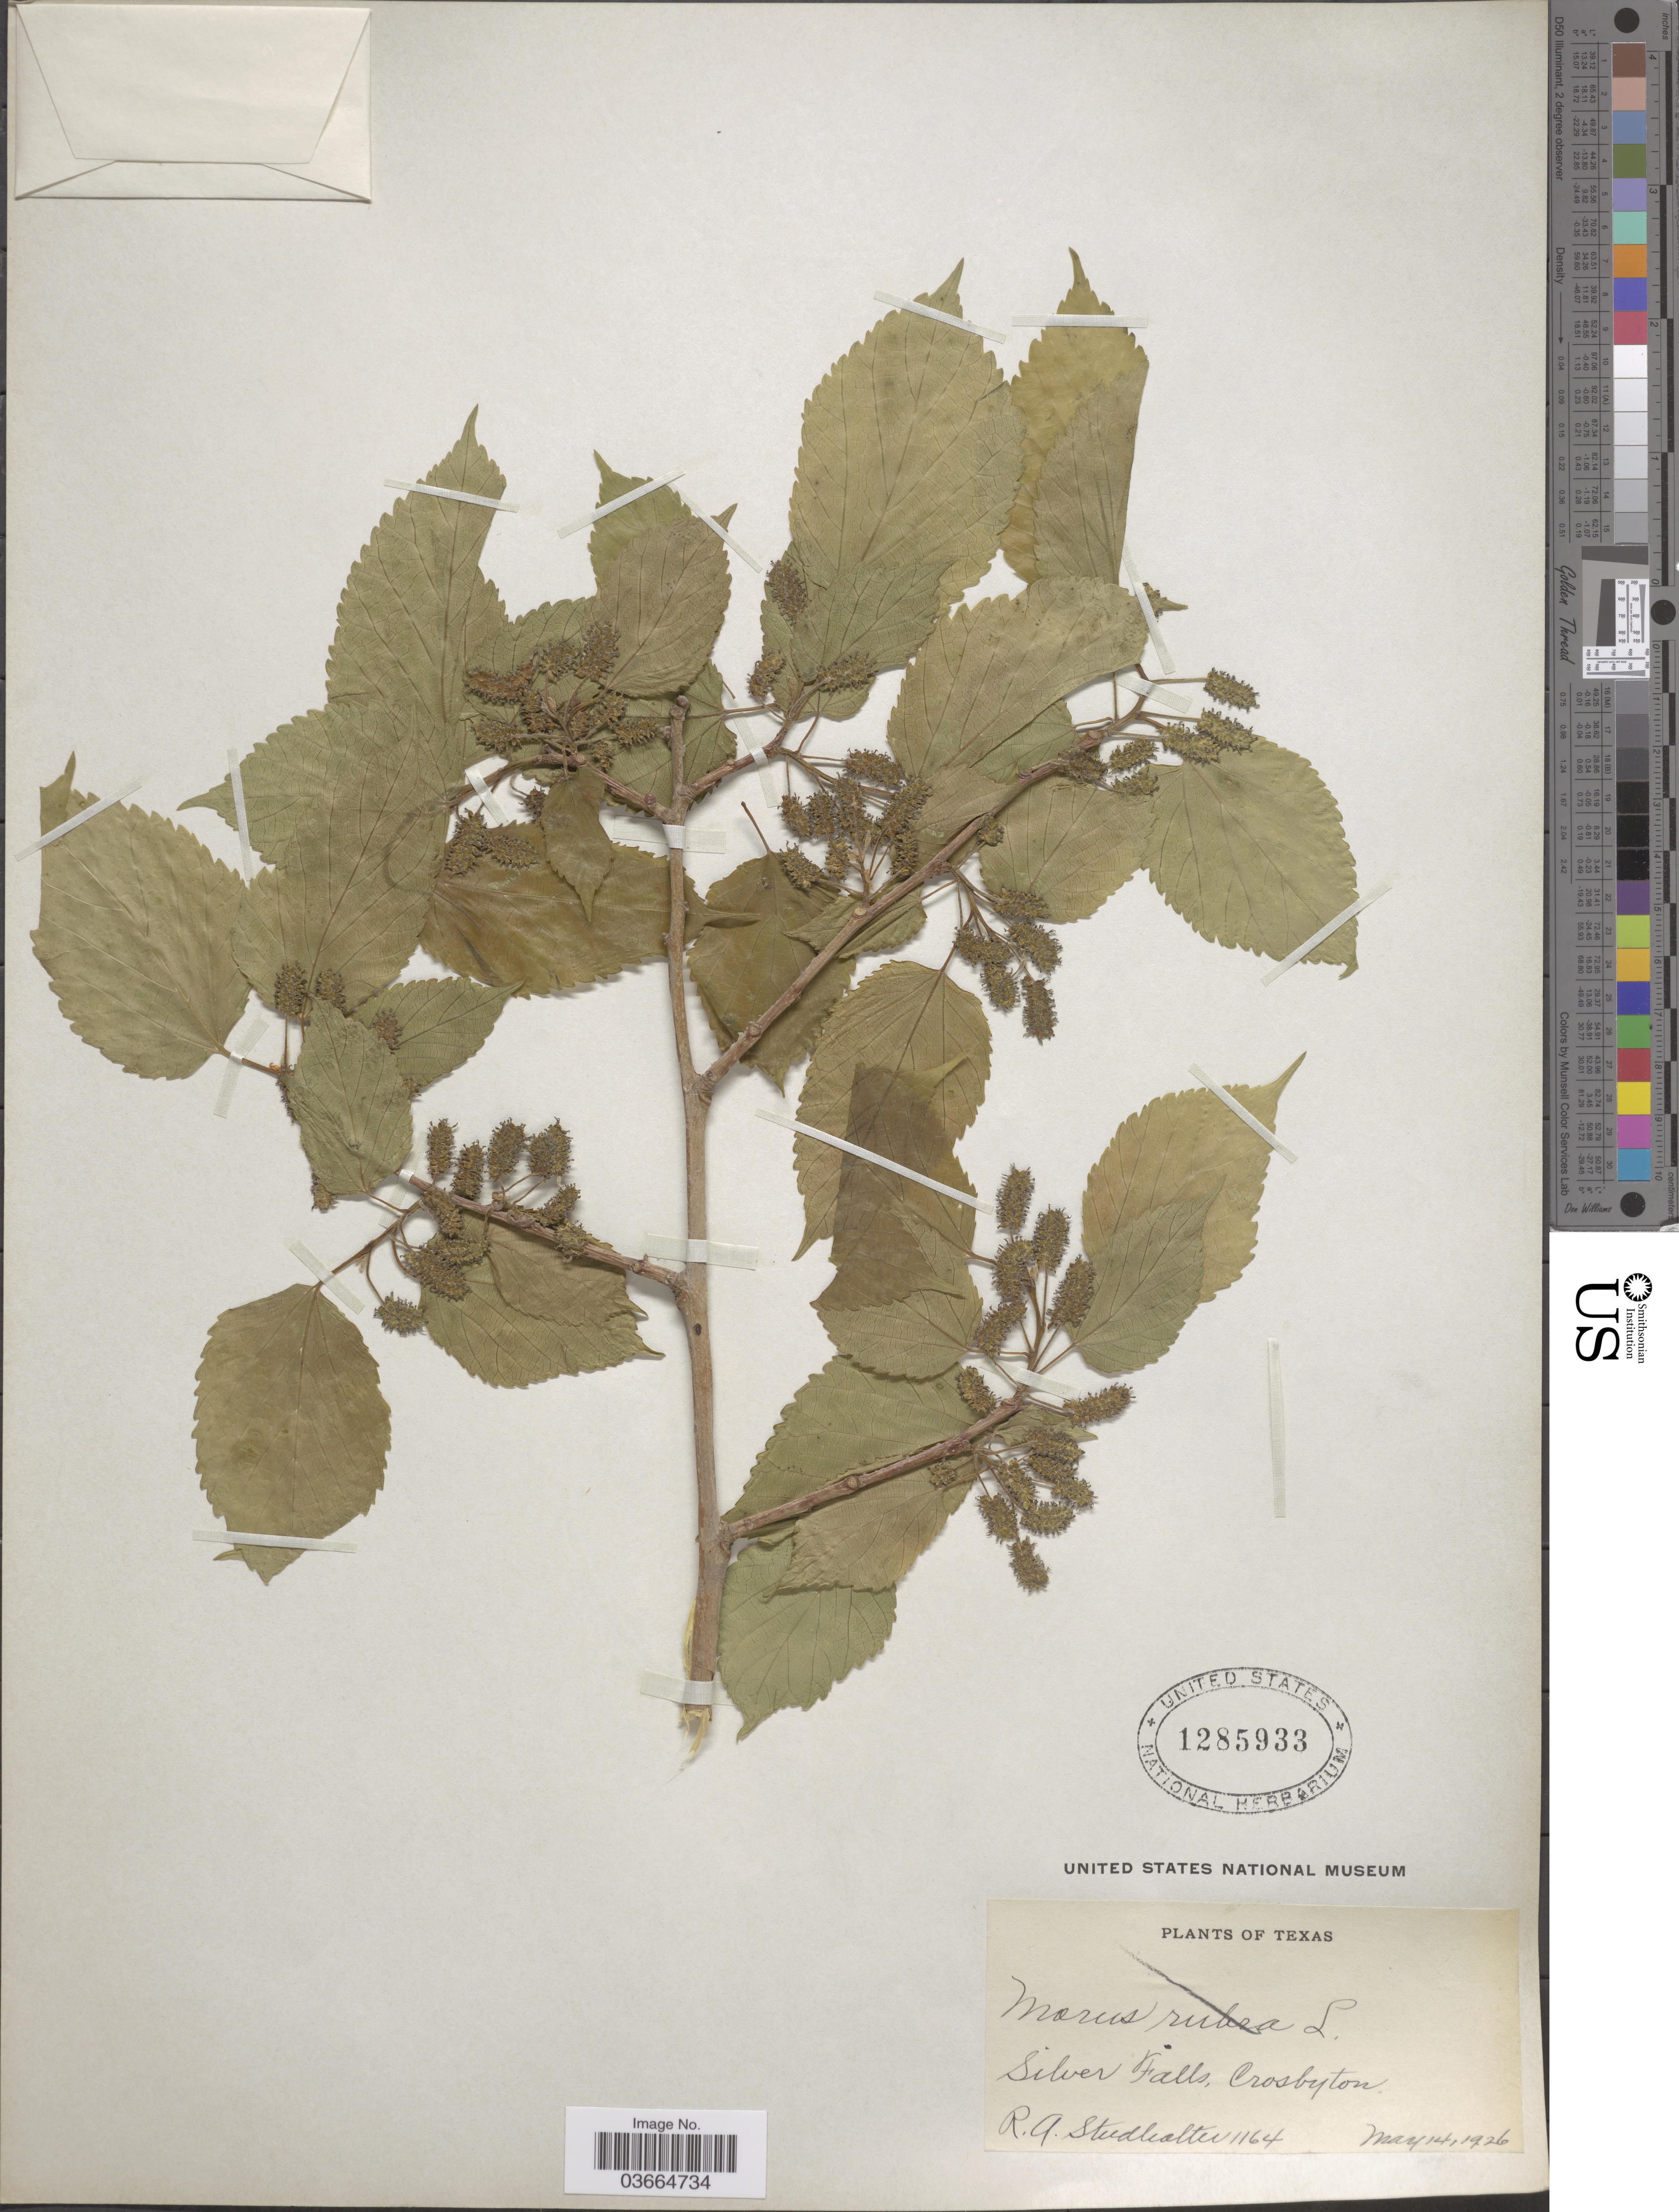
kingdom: Plantae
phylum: Tracheophyta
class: Magnoliopsida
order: Rosales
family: Moraceae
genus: Morus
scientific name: Morus rubra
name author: L.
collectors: R. Studhalter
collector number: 1164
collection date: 1926-05-14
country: United States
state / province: Texas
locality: Silver Falls, Crosbyton.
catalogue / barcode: US 1285933